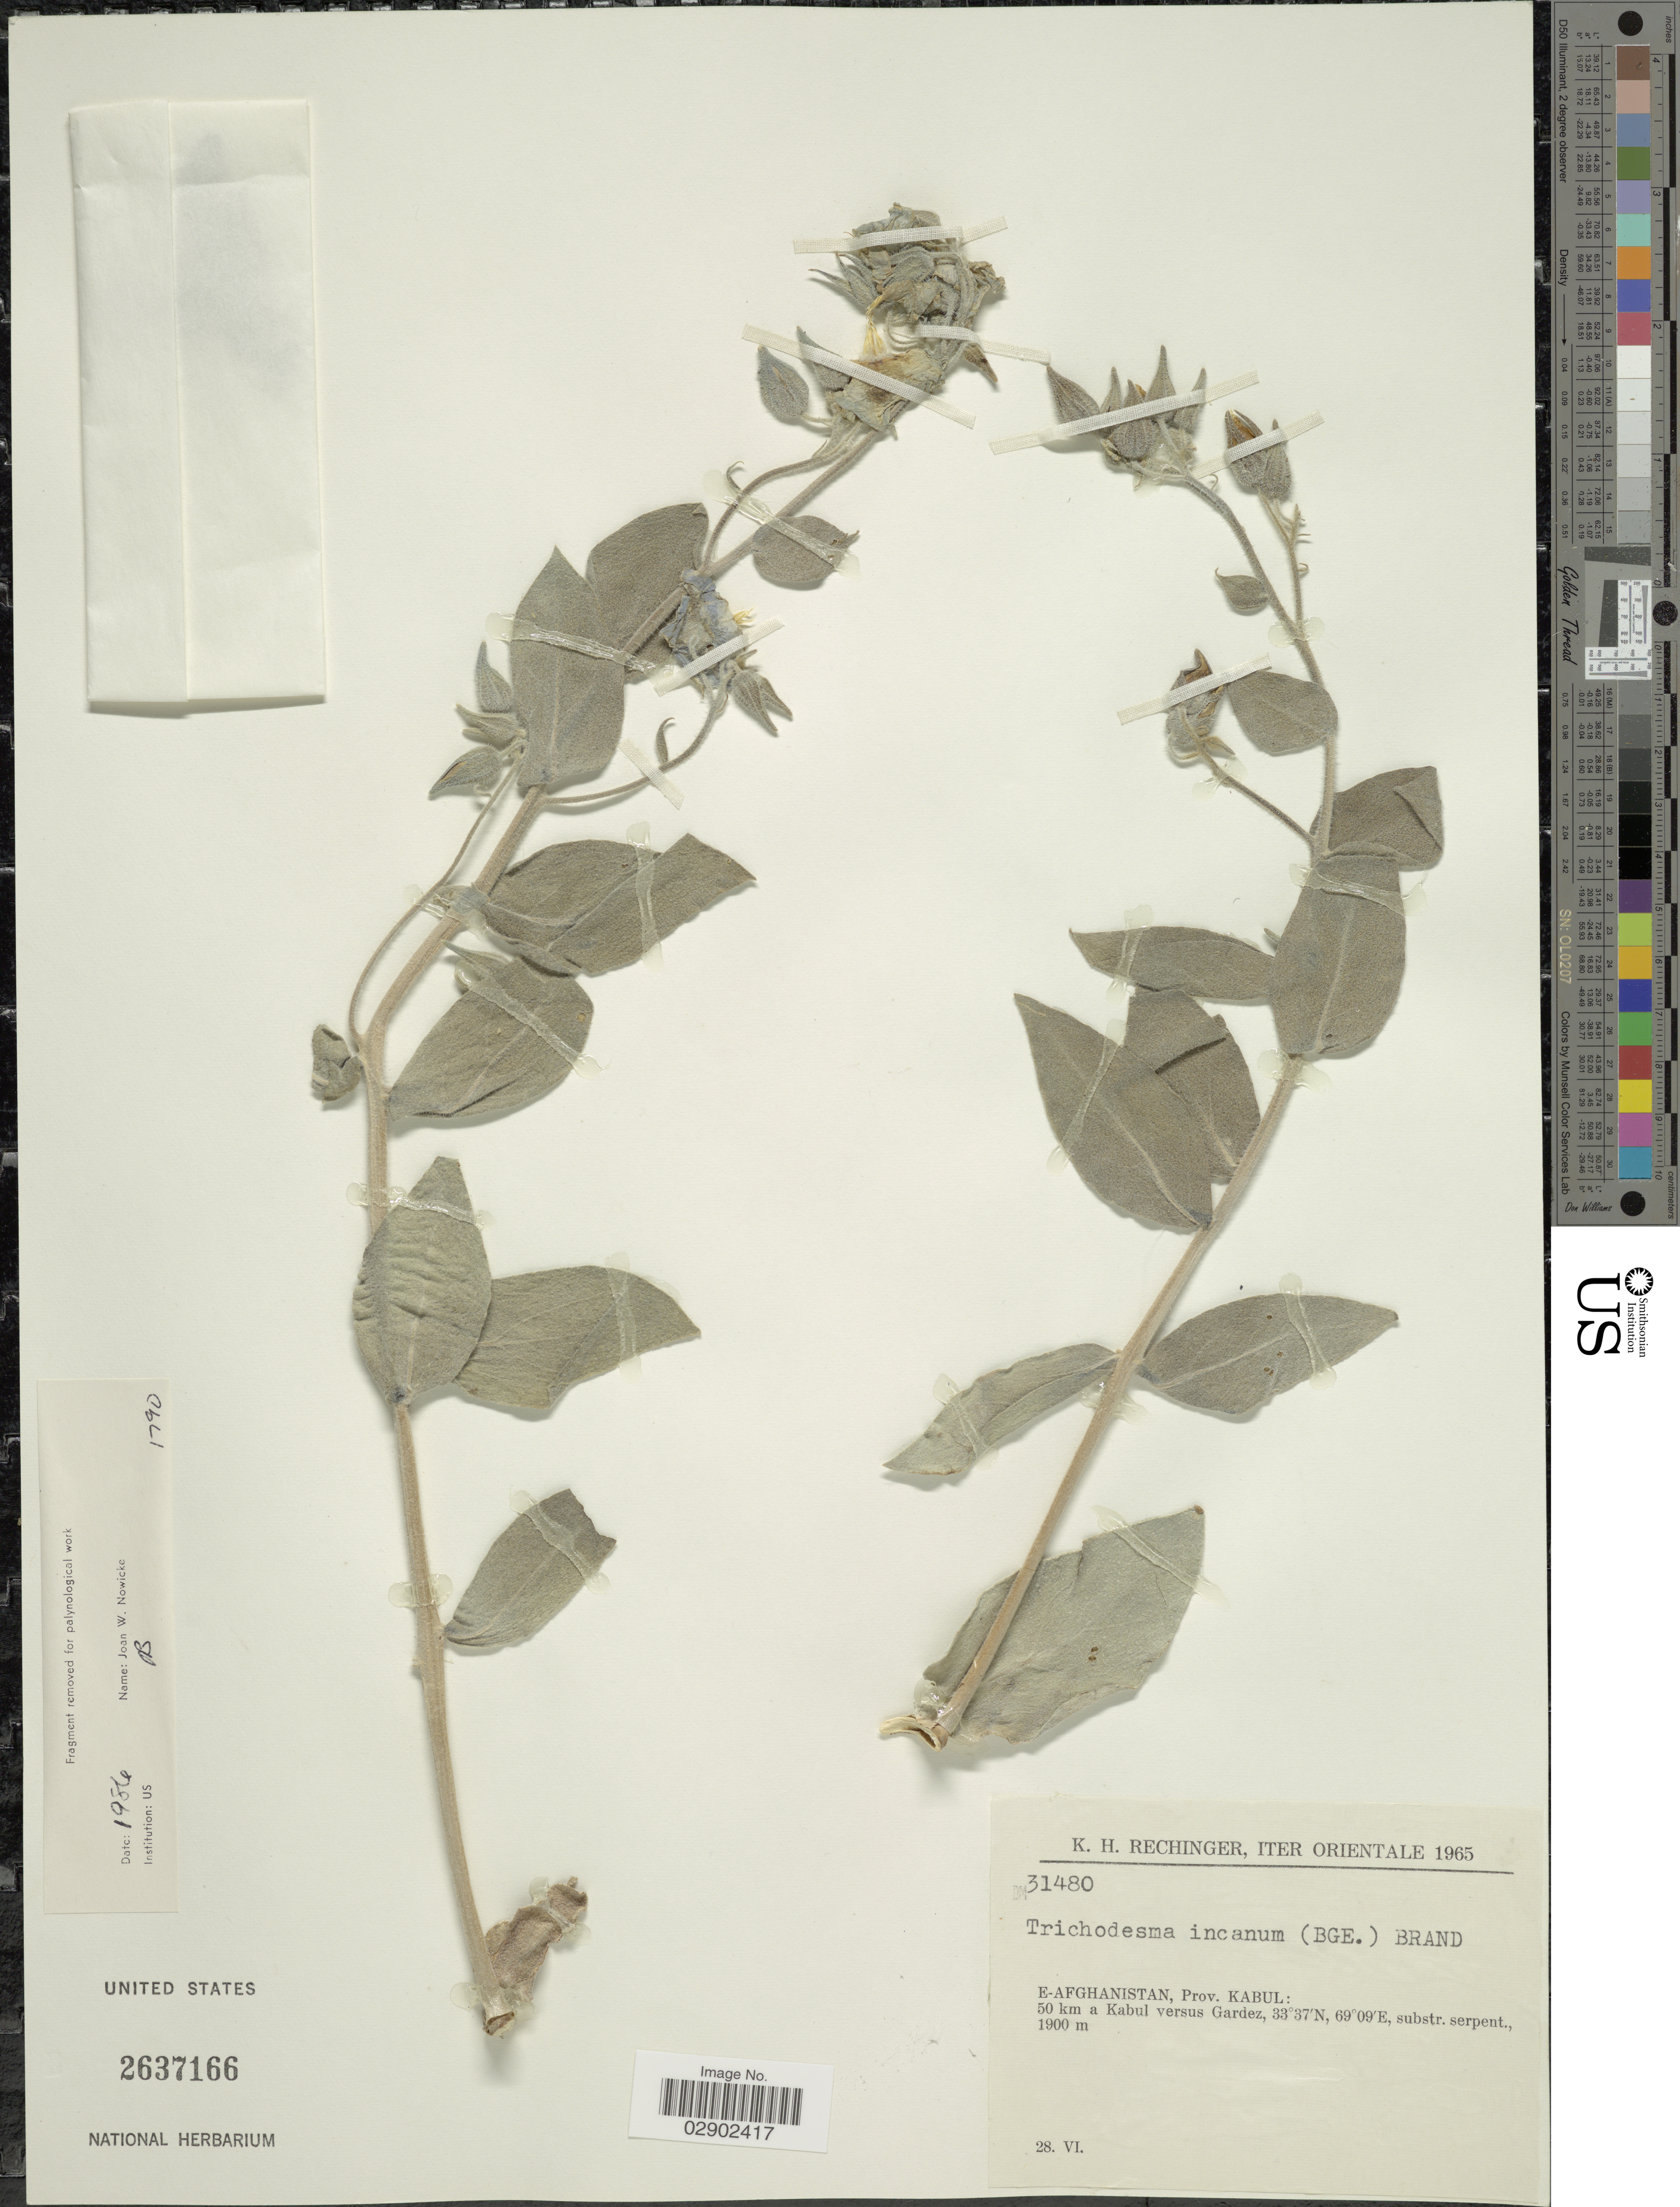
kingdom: Plantae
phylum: Tracheophyta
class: Magnoliopsida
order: Boraginales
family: Boraginaceae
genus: Trichodesma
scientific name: Trichodesma incanum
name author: (Bunge) A. DC.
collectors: K. H. Rechinger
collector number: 31480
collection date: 1965-06-28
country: Afghanistan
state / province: Kabul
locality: Iter Orientale. E-Afghanistan. 50 km a Kabul versus Gardez.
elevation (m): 1900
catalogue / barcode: US 2637166